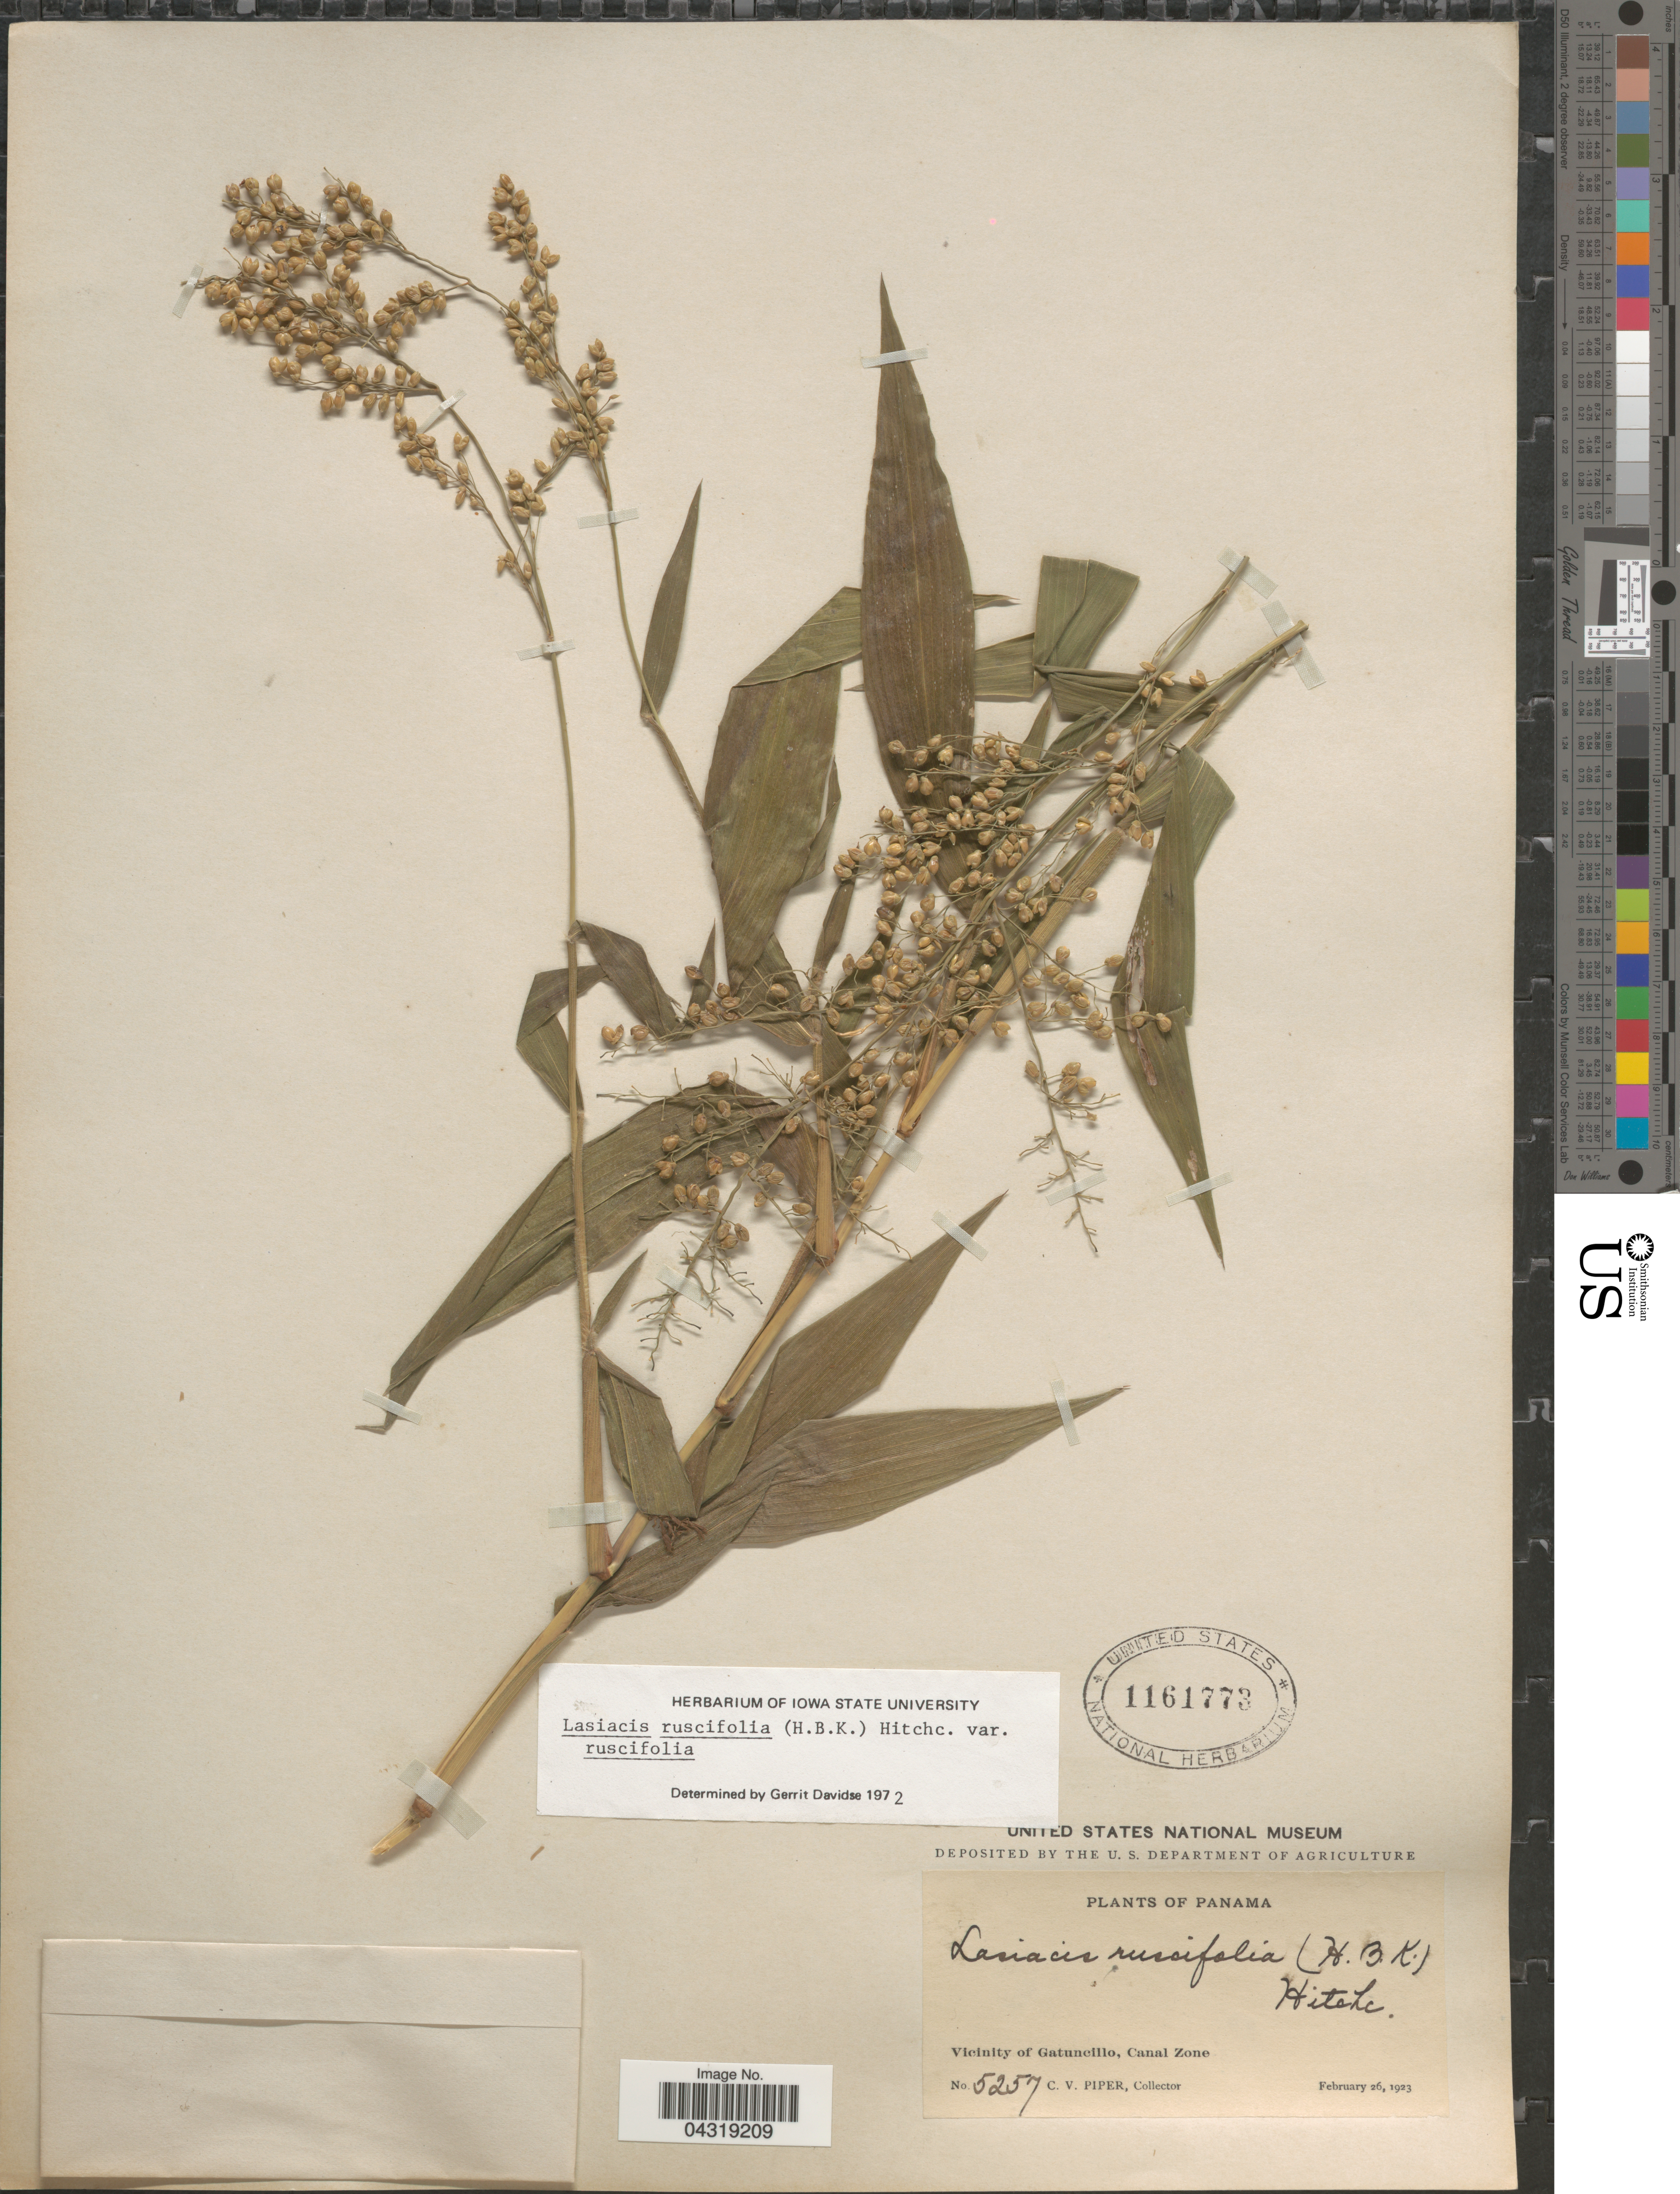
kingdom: Plantae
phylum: Tracheophyta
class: Liliopsida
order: Poales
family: Poaceae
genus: Lasiacis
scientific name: Lasiacis ruscifolia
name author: (Kunth) Hitchc.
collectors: C. V. Piper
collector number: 5257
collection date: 1923-02-26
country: Panama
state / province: Colón / Panamá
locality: Vicinity of Gatuncillo, Canal Zone.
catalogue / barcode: US 1161773